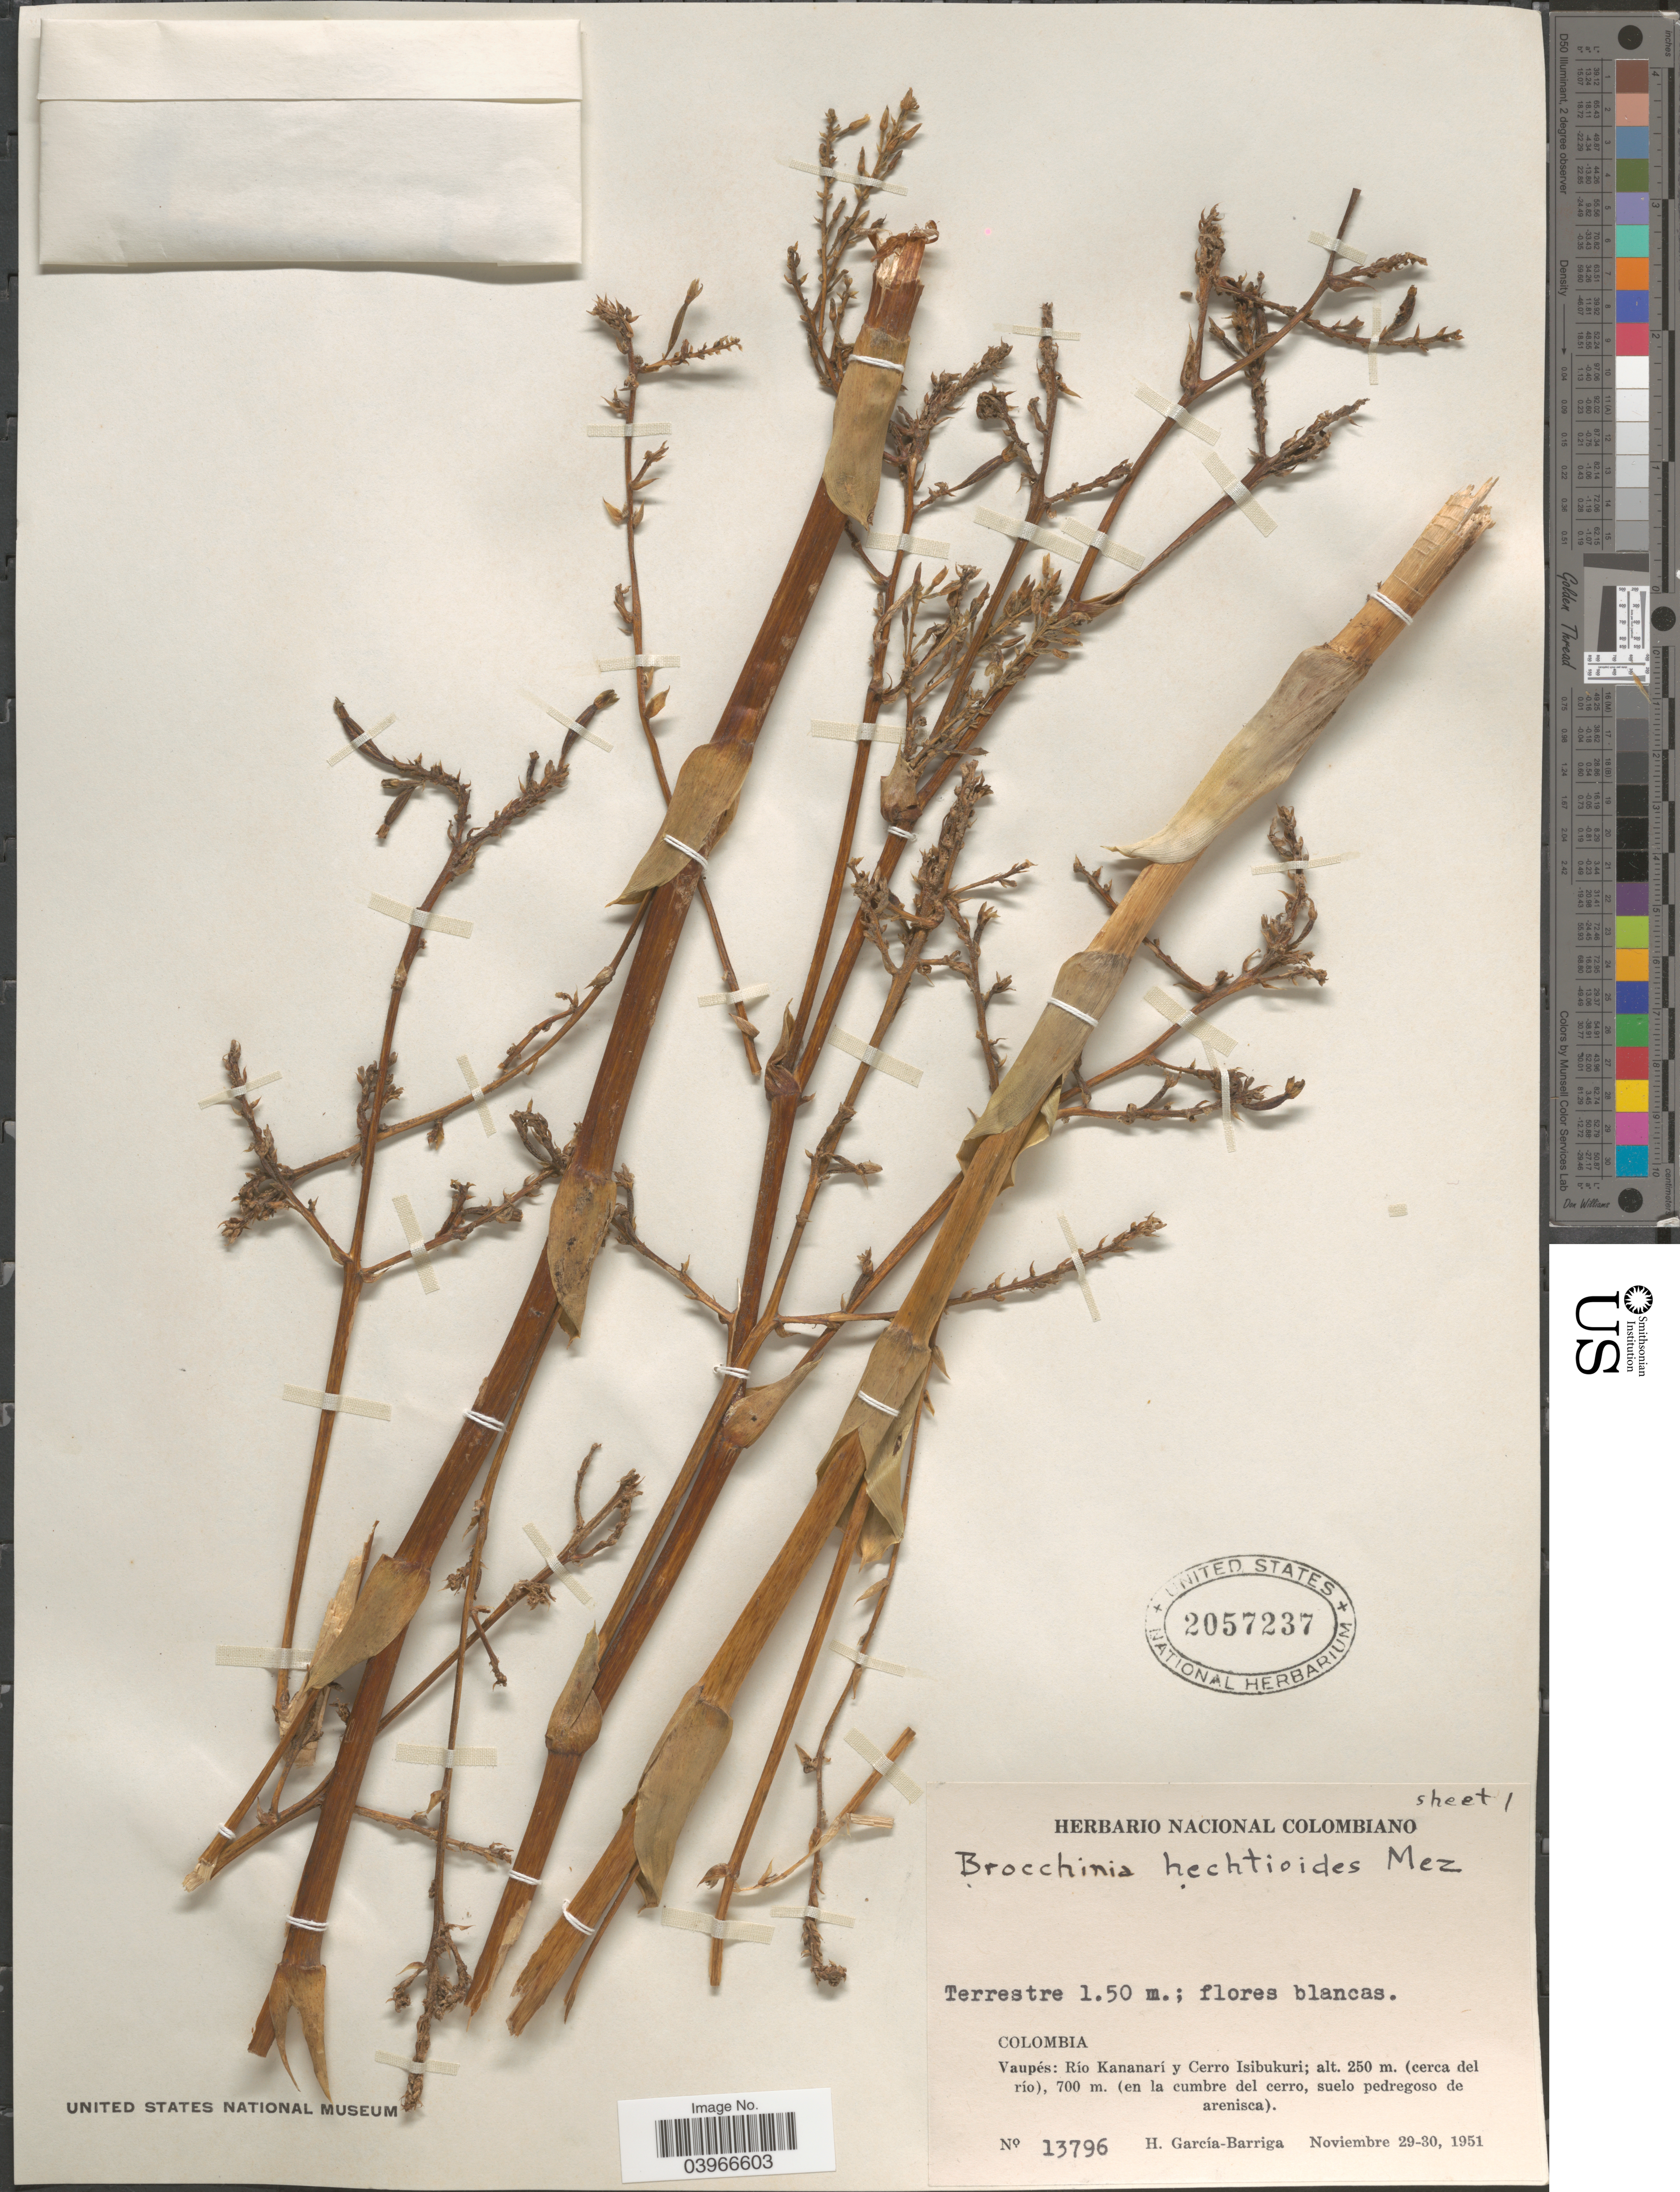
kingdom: Plantae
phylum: Tracheophyta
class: Liliopsida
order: Poales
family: Bromeliaceae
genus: Brocchinia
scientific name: Brocchinia hechtioides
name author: Mez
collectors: H. García Barriga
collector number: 13796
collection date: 1951-11-29/1951-11-30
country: Colombia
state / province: Vaupés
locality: Río Kananarí y Cerro Isibukuri; (cerca del río), 700 m. (en la cumbre del cerro, suelo pedregoso de arenisca).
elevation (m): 250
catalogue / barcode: US 2057237